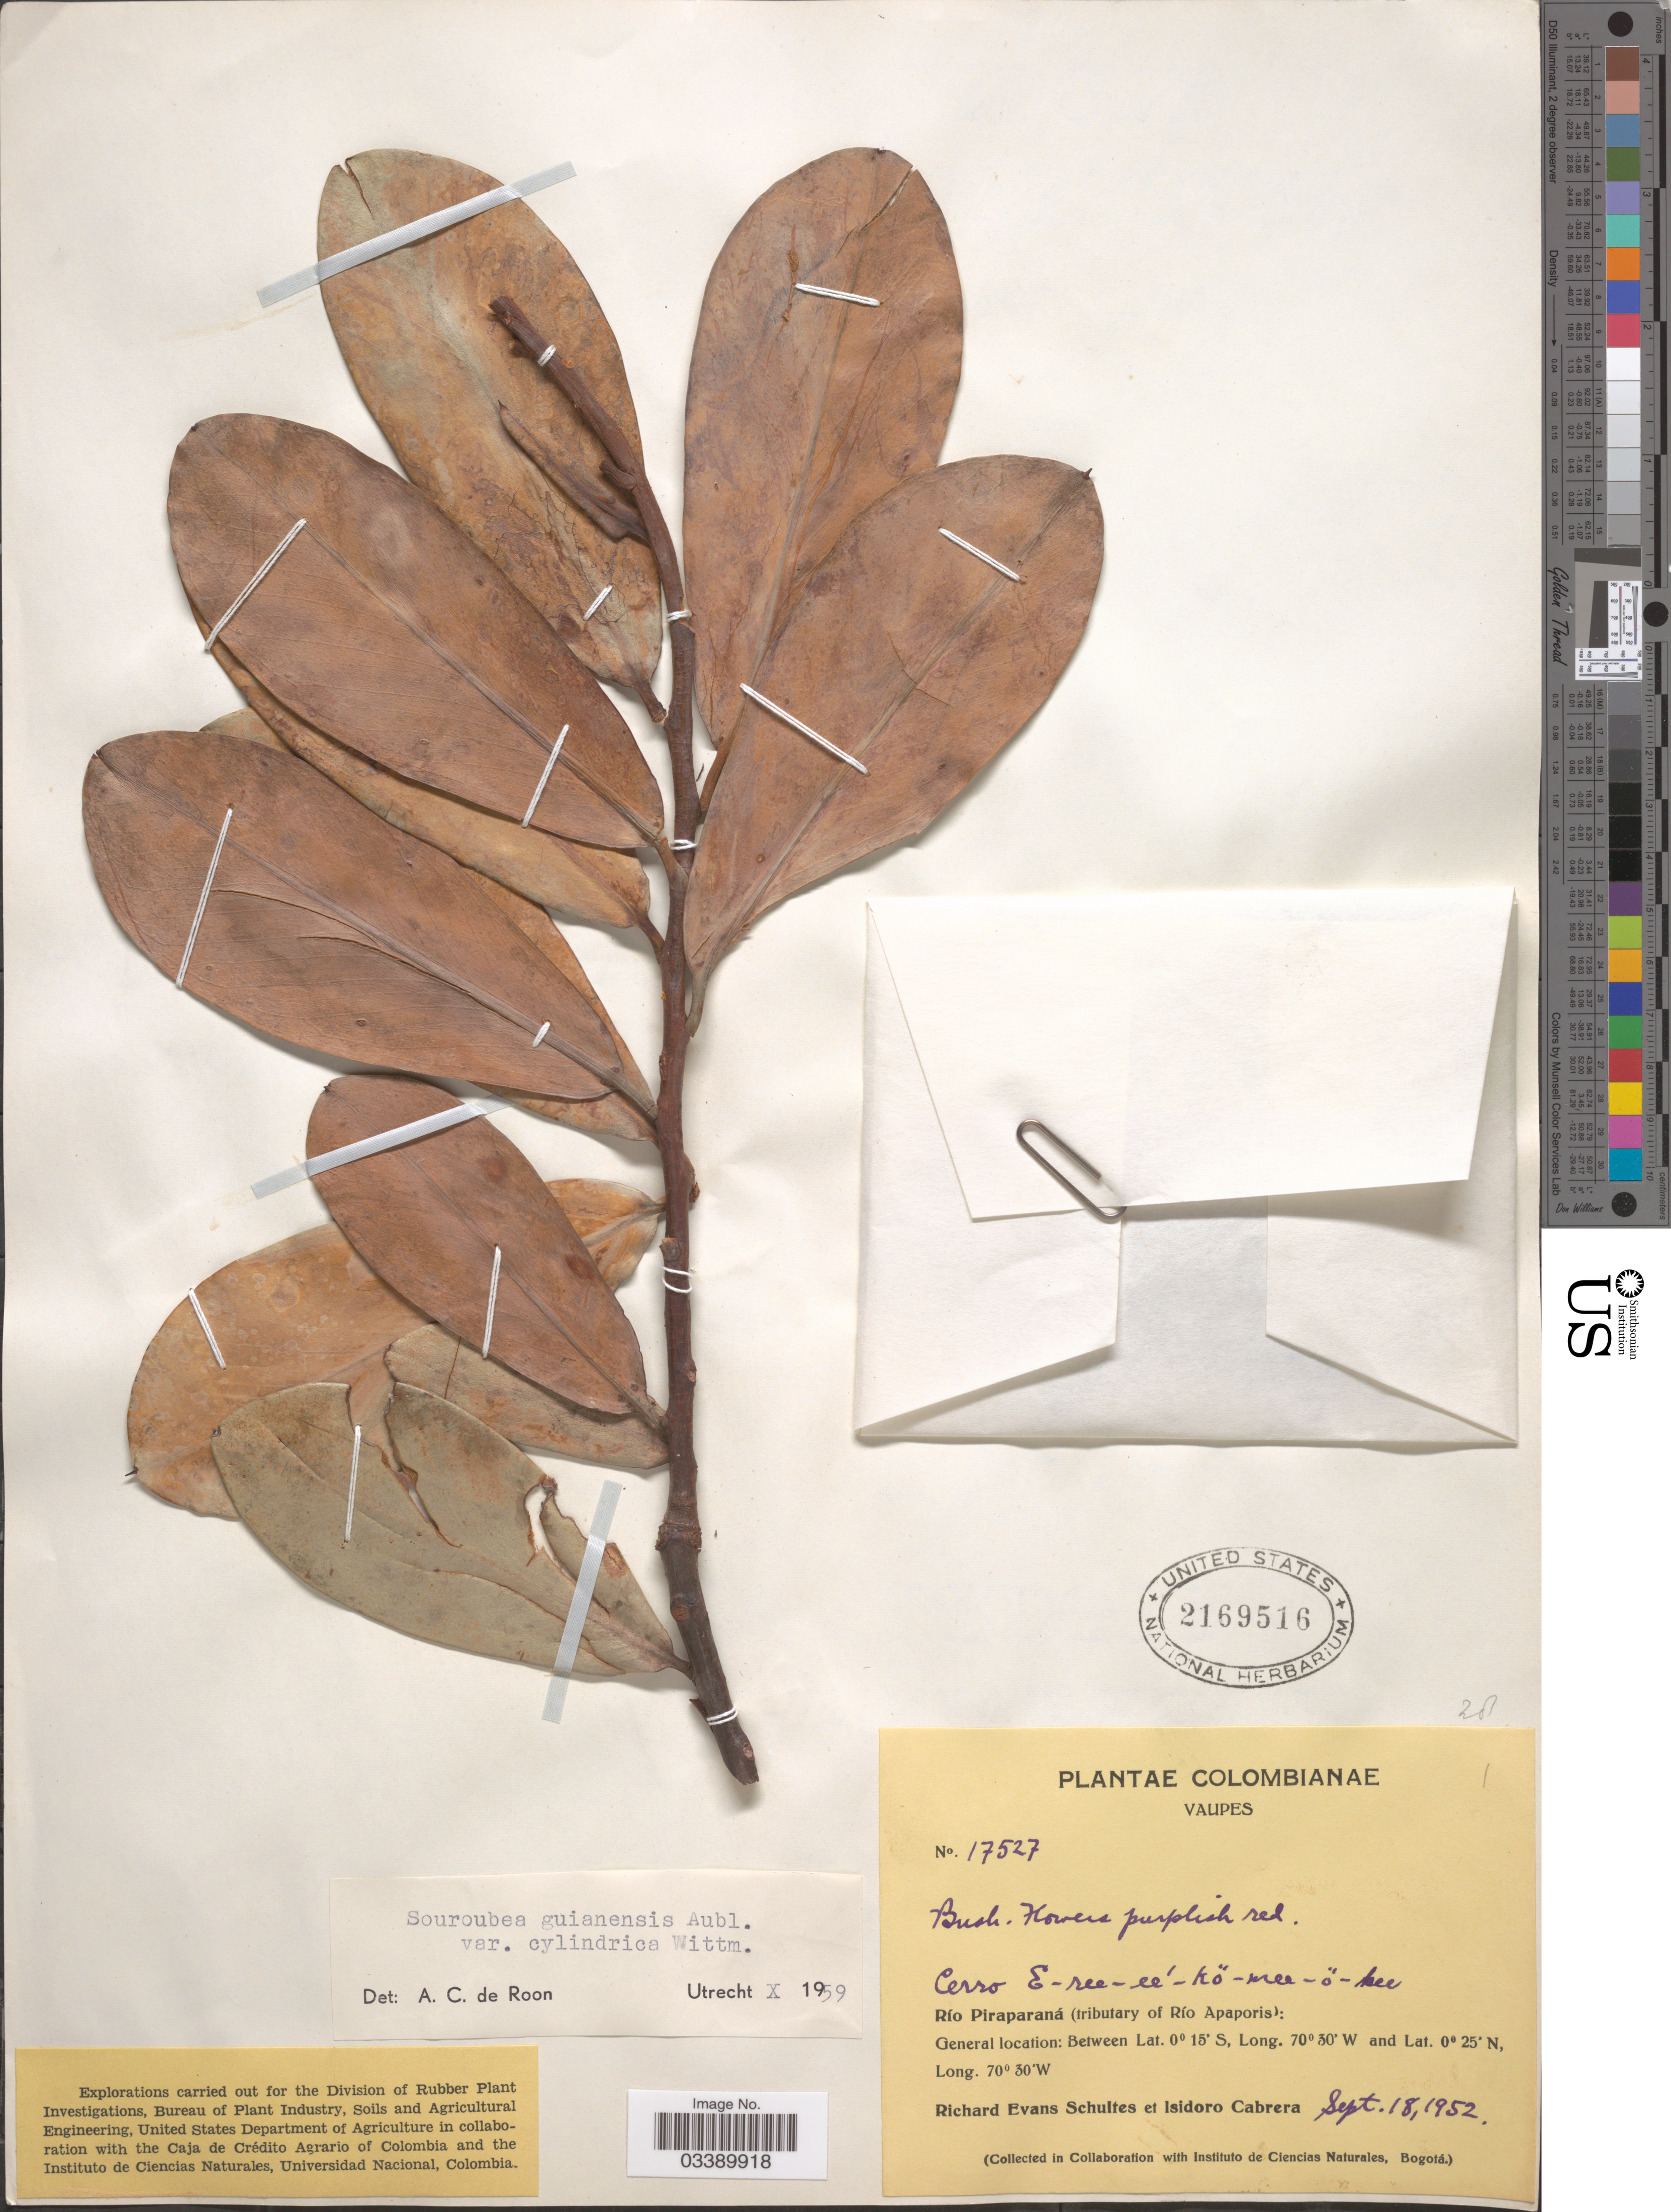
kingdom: Plantae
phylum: Tracheophyta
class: Magnoliopsida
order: Ericales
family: Marcgraviaceae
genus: Souroubea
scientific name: Souroubea guianensis var. cylindrica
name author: (Wittm.) de Roon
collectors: R. E. Schultes & I. Cabrera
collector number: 17527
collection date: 1952-09-18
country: Colombia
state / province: Vaupés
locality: Cerro E-ree-eé-kö-mee-ö-kee [unsure placement]. Río Piraparaná (tributary of Río Apaporis).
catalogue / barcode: US 2169516